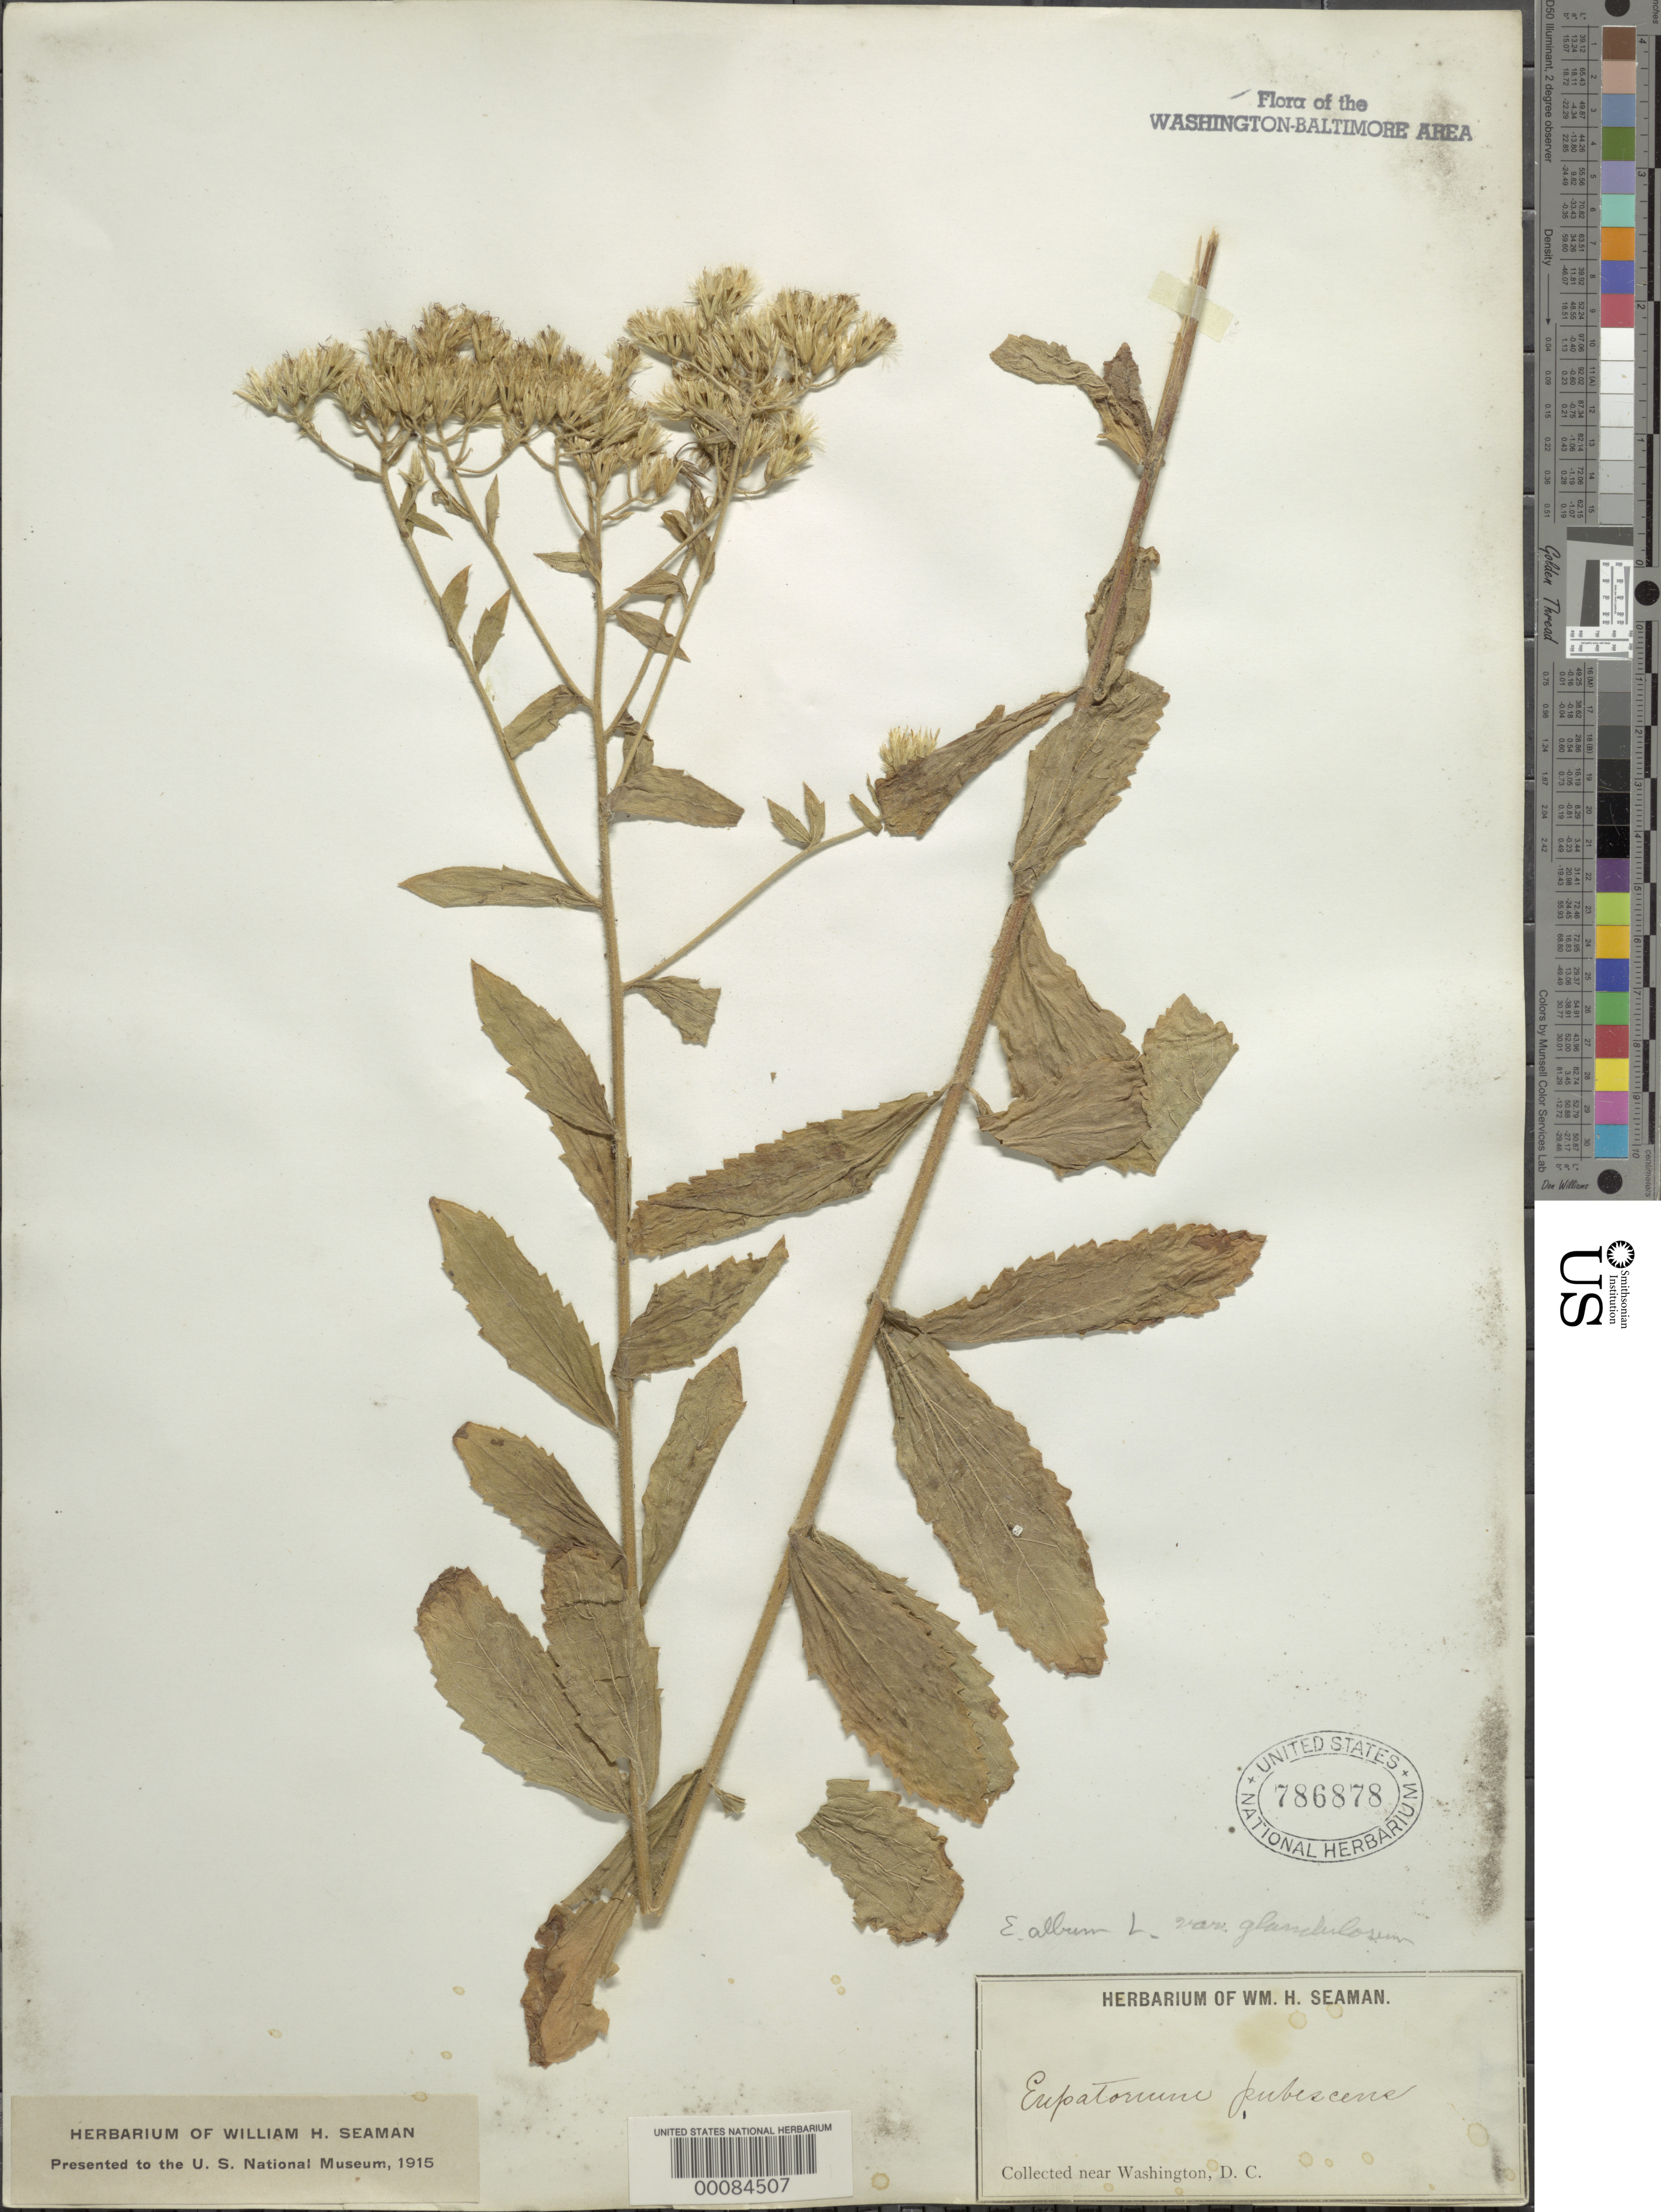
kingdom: Plantae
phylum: Tracheophyta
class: Magnoliopsida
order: Asterales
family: Asteraceae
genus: Eupatorium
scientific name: Eupatorium album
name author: L.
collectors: W. Seaman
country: United States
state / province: District of Columbia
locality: DC vicinity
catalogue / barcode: US 786878